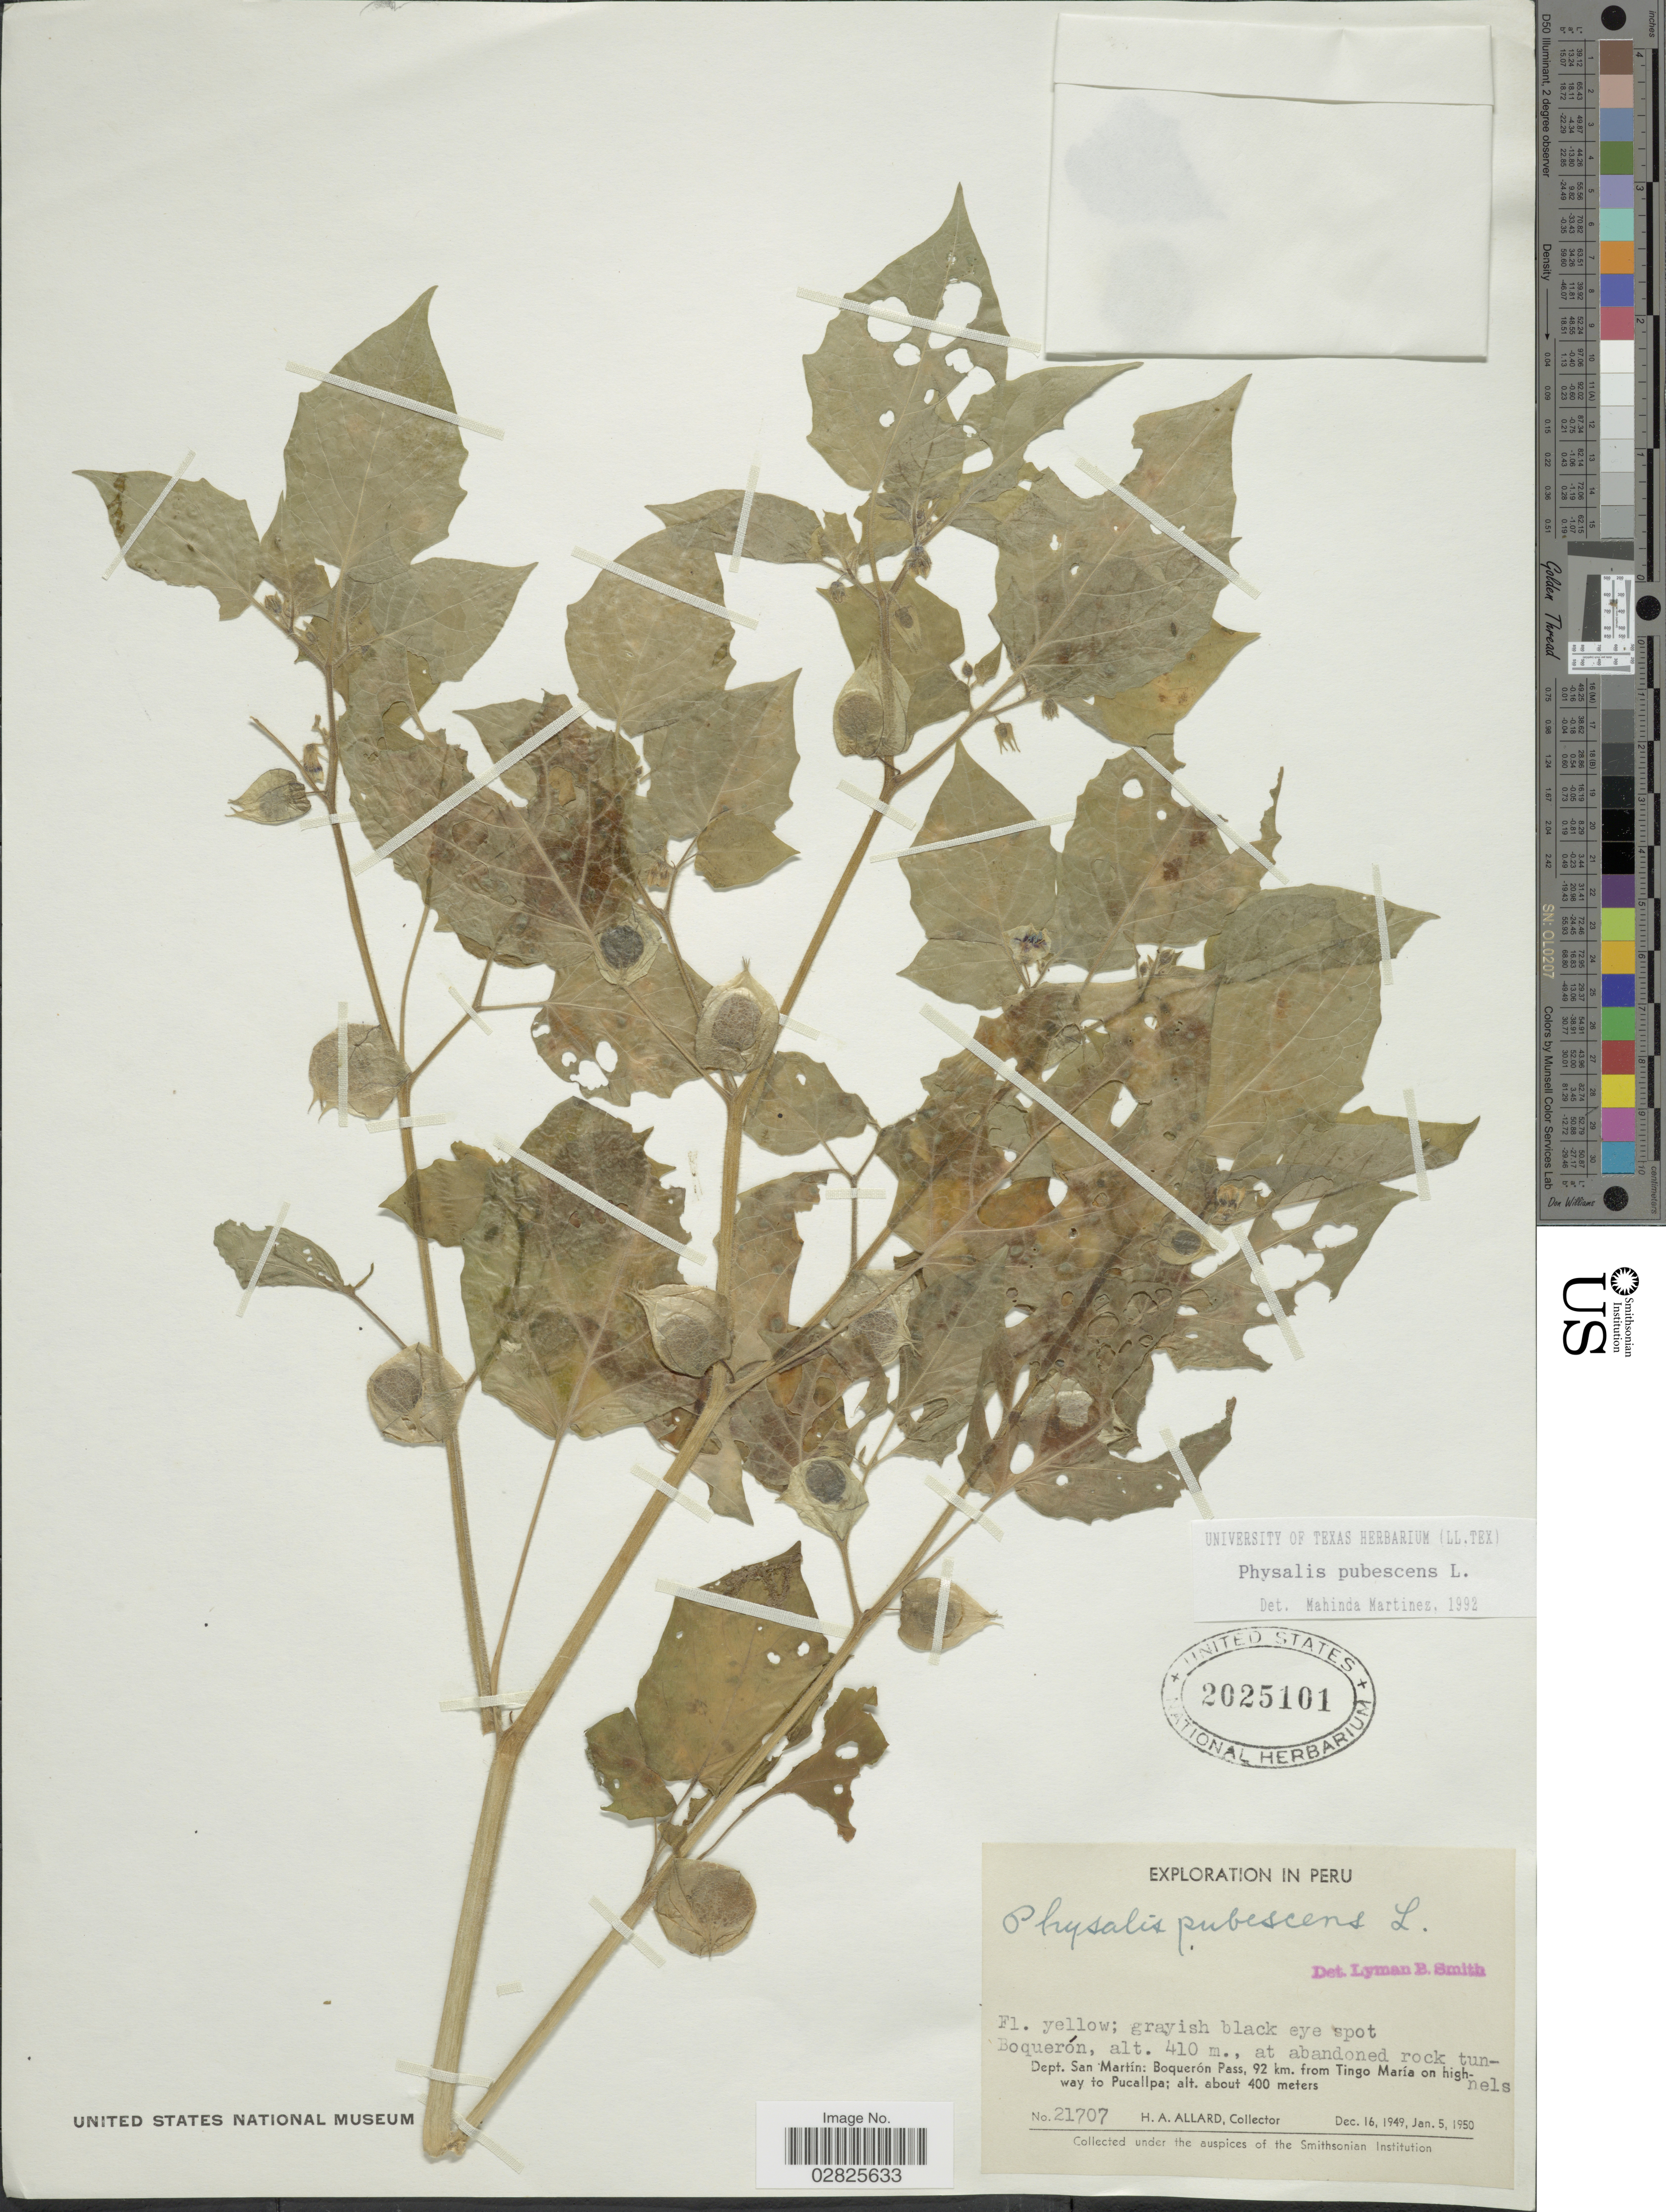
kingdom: Plantae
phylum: Tracheophyta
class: Magnoliopsida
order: Solanales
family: Solanaceae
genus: Physalis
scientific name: Physalis pubescens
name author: L.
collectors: H. A. Allard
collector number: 21707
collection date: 1949-12-16/1950-01-05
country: Peru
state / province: San Martín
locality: Boquerón. Dept. San Martín: Boquerón Pass, 92 km. from Tingo María on highway to Pucallpa.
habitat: at abandoned rock tunnels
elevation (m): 400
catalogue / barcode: US 2025101